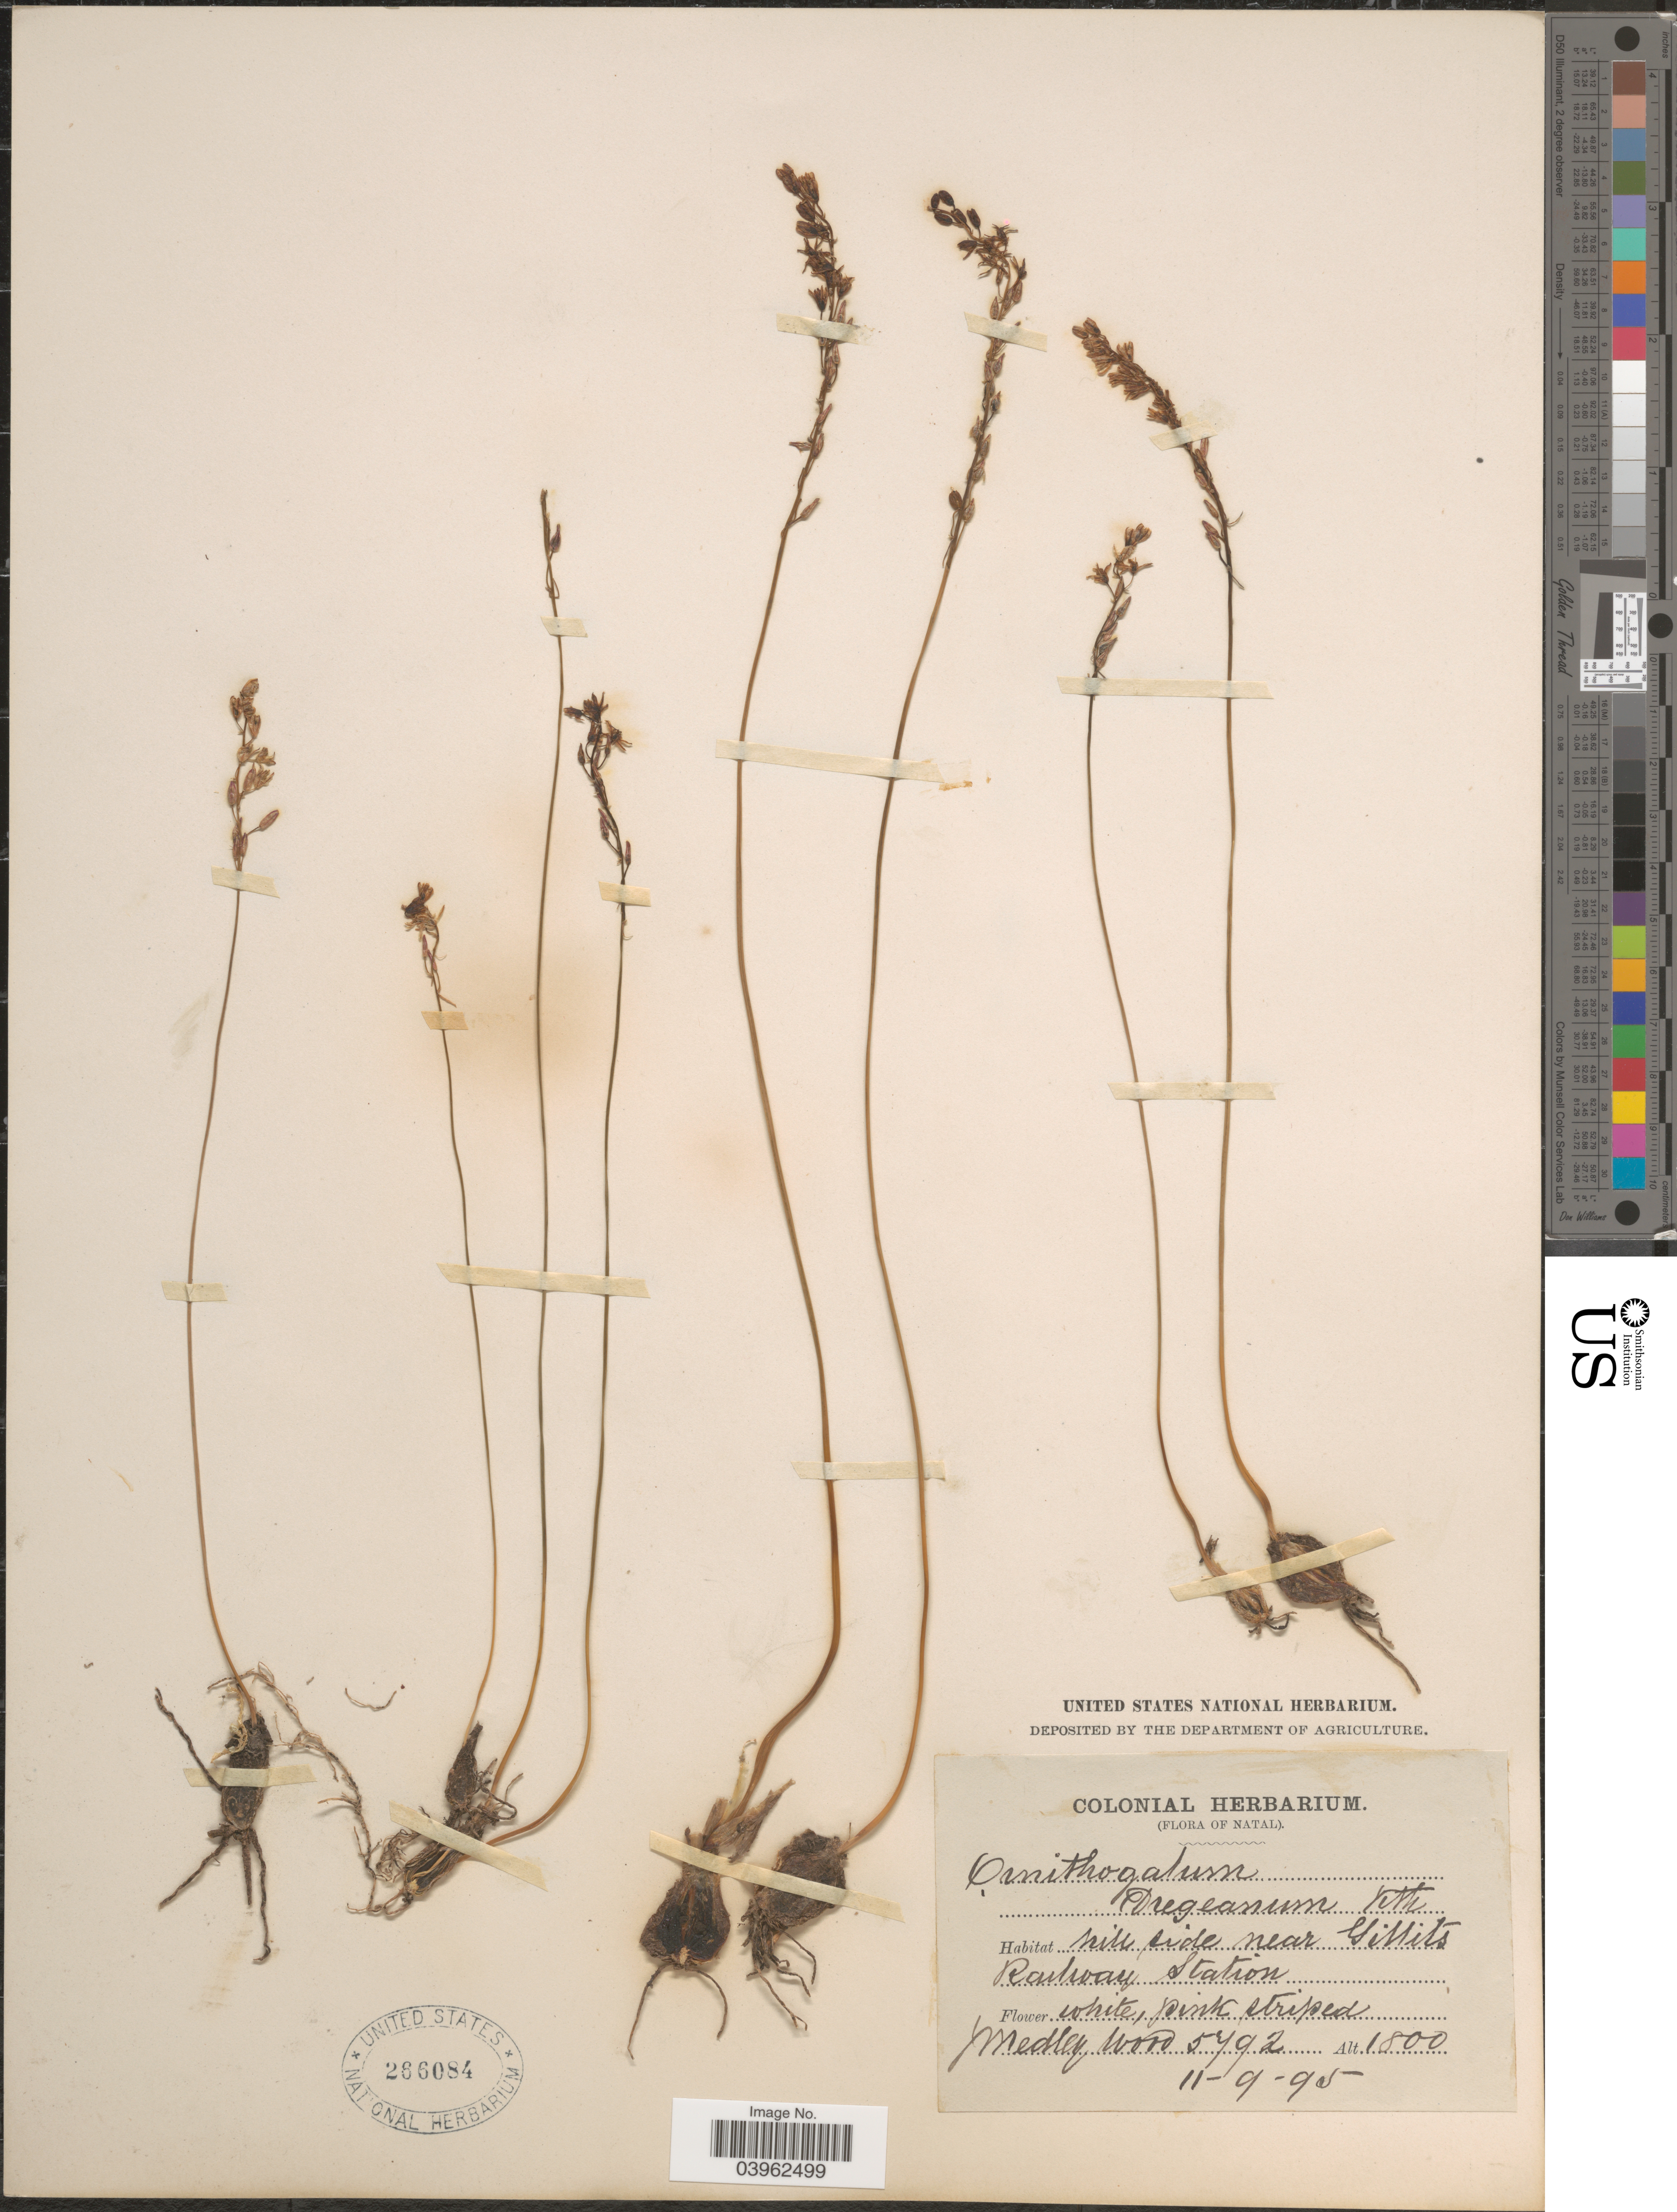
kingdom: Plantae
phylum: Tracheophyta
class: Liliopsida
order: Asparagales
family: Asparagaceae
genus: Ornithogalum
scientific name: Ornithogalum dregeanum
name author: Kunth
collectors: J. Medley Wood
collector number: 5792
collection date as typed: Transcribed d/m/y: 11/9/95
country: South Africa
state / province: KwaZulu-Natal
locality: Natal. Hill side near Gillits Railway Station.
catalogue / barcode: US 266084